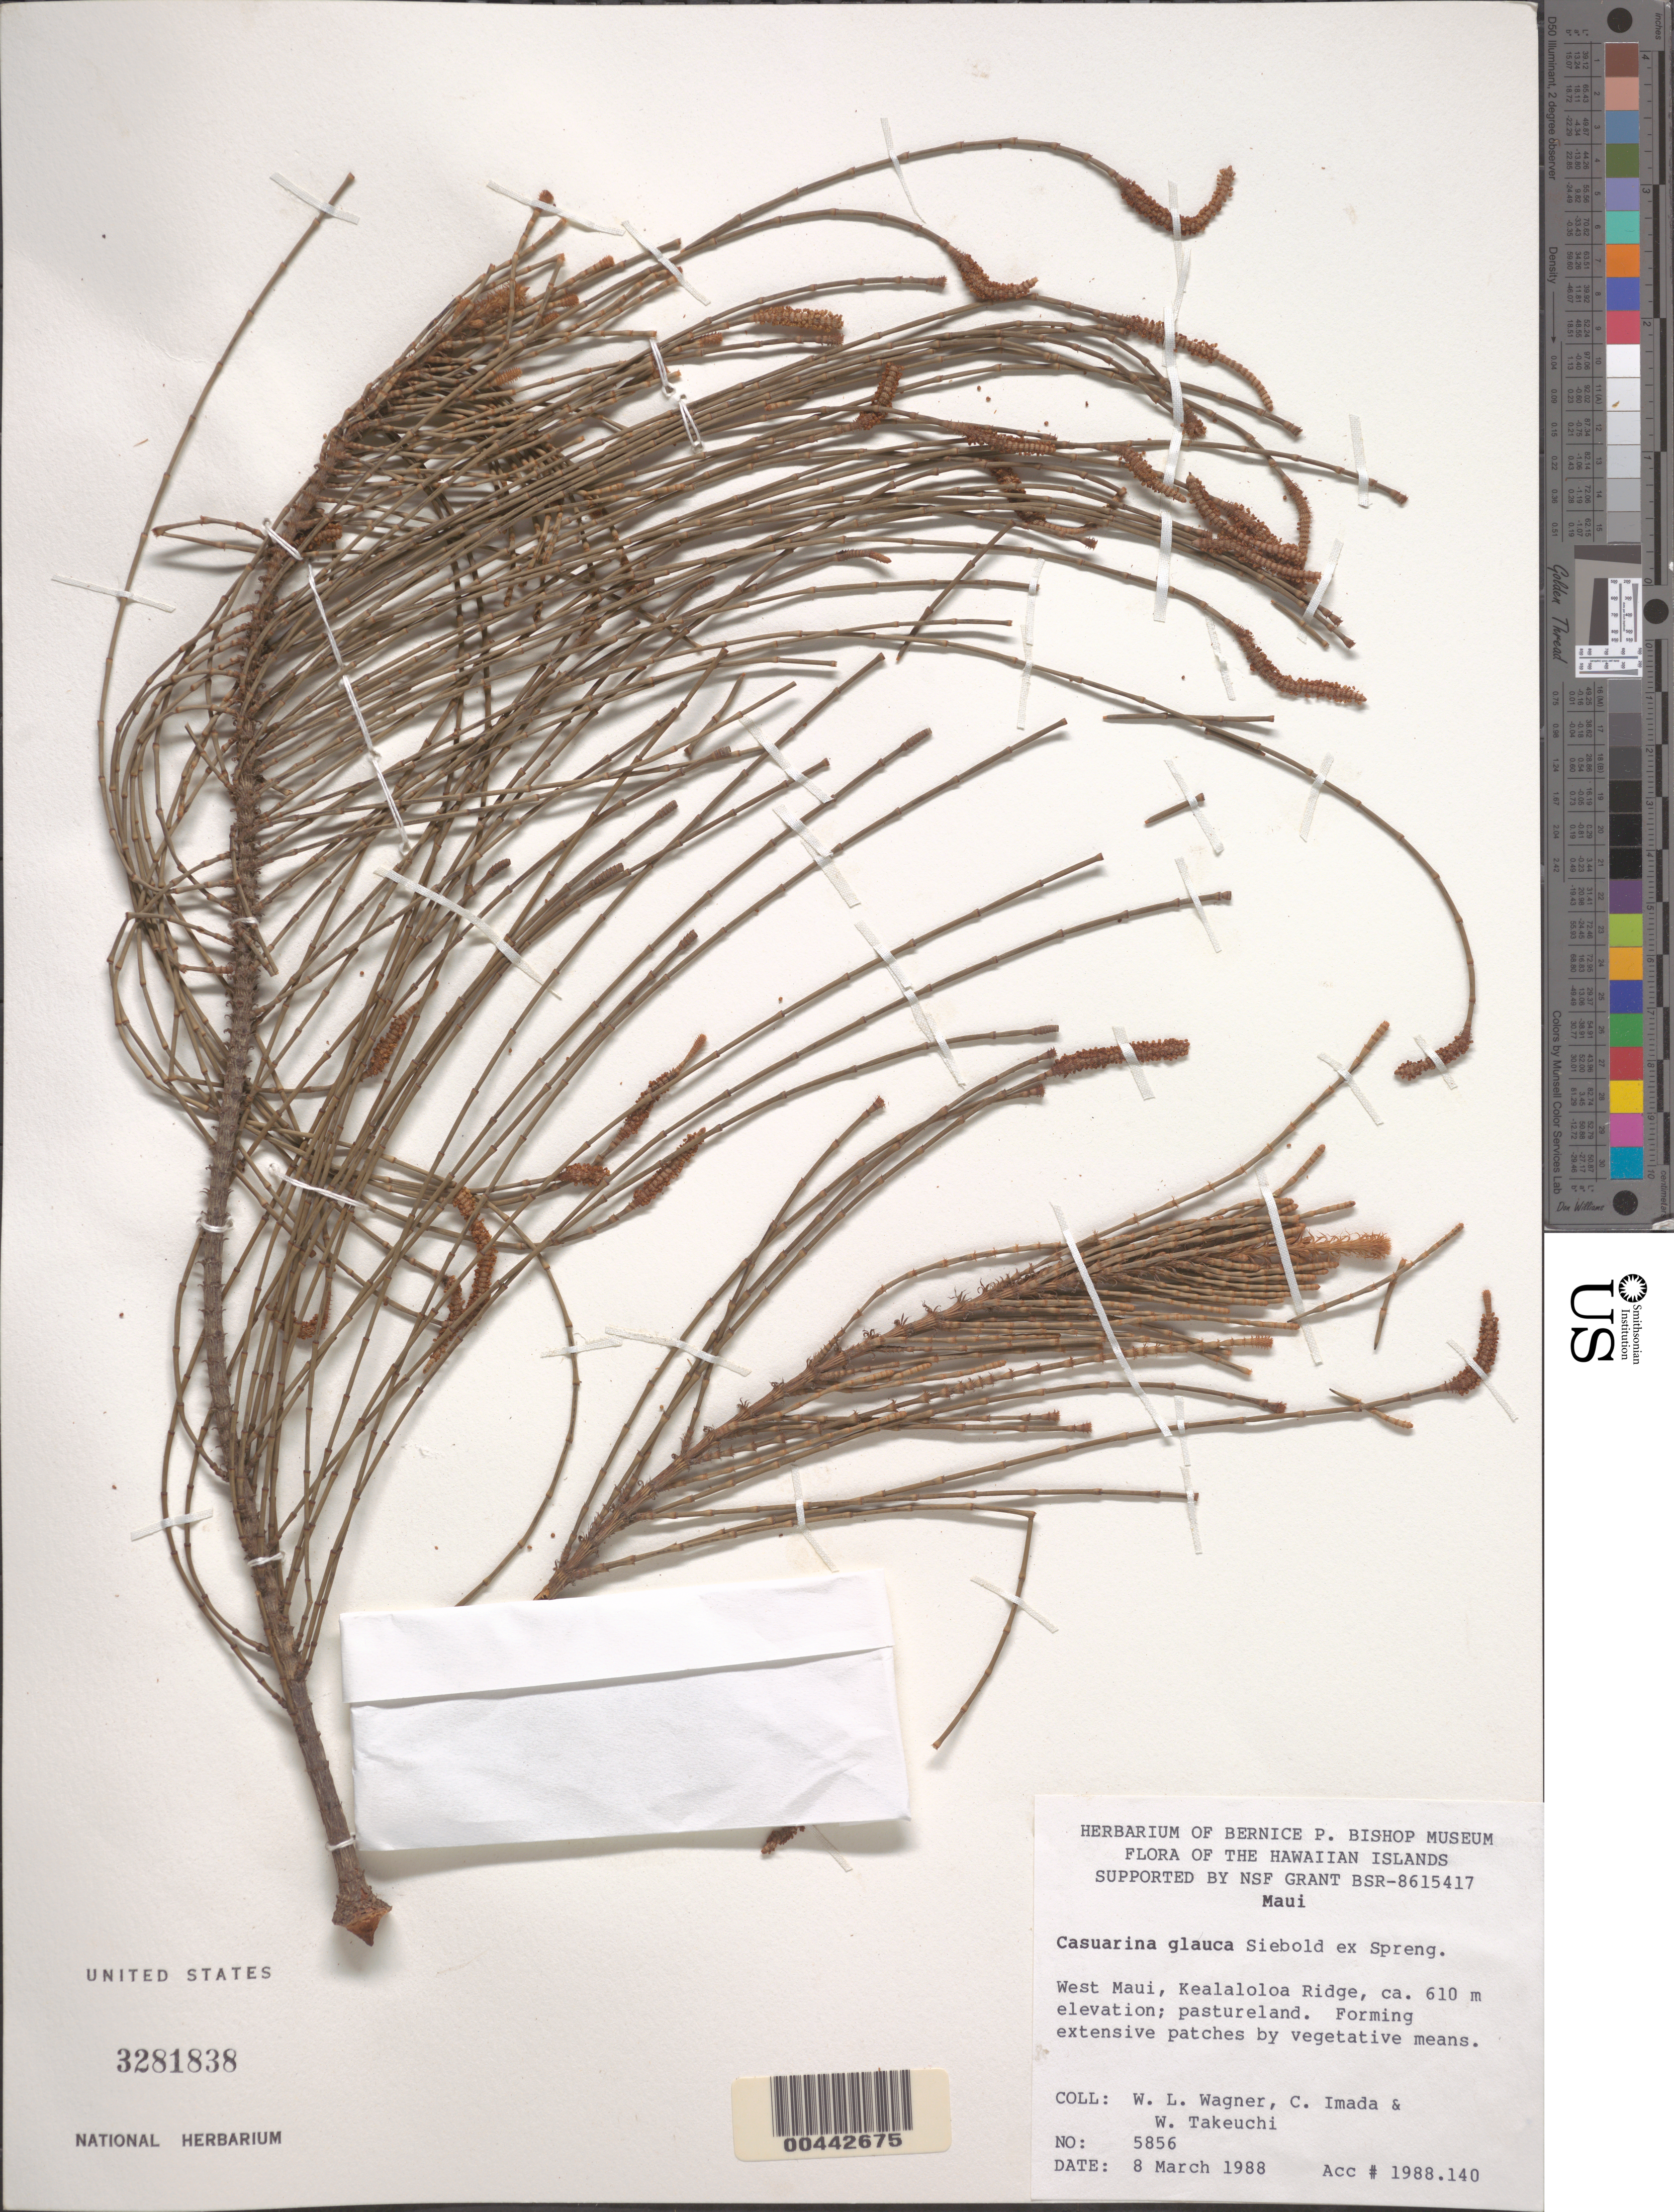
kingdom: Plantae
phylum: Tracheophyta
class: Magnoliopsida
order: Fagales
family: Casuarinaceae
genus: Casuarina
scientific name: Casuarina glauca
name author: Sieber ex Spreng.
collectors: W. L. Wagner, C. Imada & W. N. Takeuchi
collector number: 5856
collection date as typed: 8 Mar 1988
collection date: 1988-03-08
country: United States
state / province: Hawaii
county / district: Maui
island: Maui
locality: West Maui, Kealaloloa Ridge, pastureland.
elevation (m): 610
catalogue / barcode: US 3281838